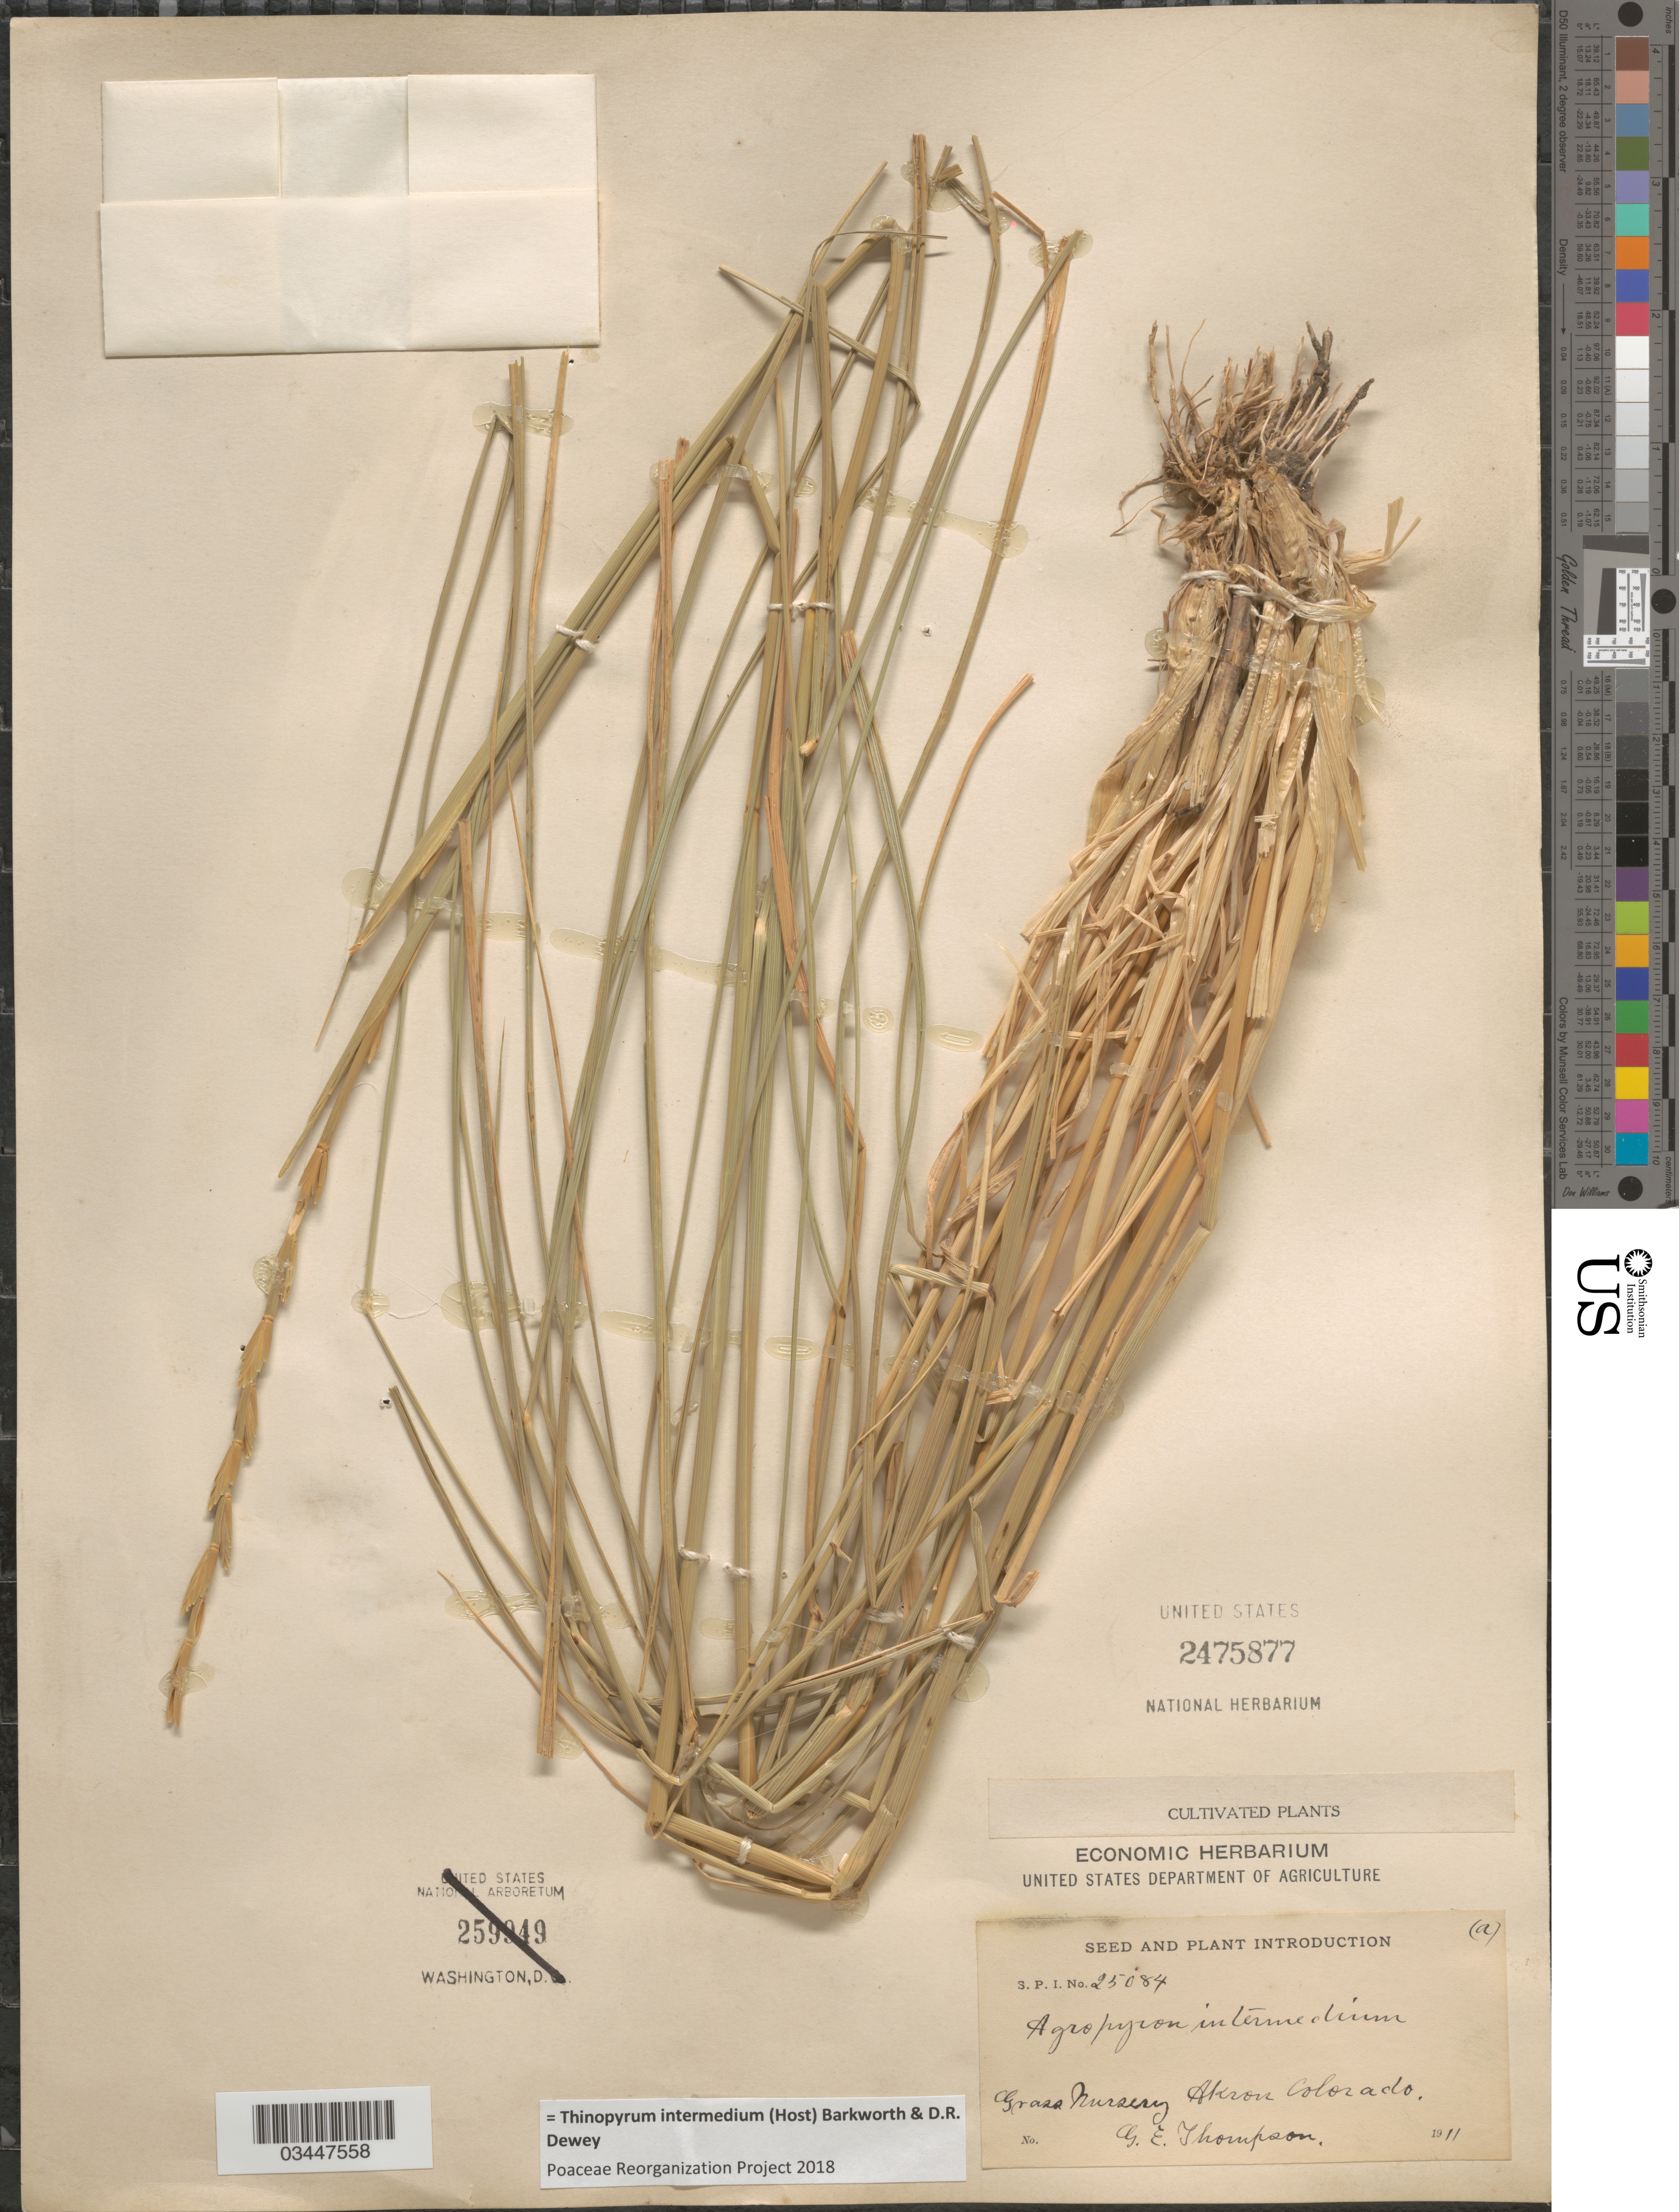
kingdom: Plantae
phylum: Tracheophyta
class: Liliopsida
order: Poales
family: Poaceae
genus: Thinopyrum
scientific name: Thinopyrum intermedium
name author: (Host) Barkworth & Dewey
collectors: G. Thompson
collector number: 25084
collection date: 1911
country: United States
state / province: Colorado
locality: Grass Nursery. Akron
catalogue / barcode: US 2475877